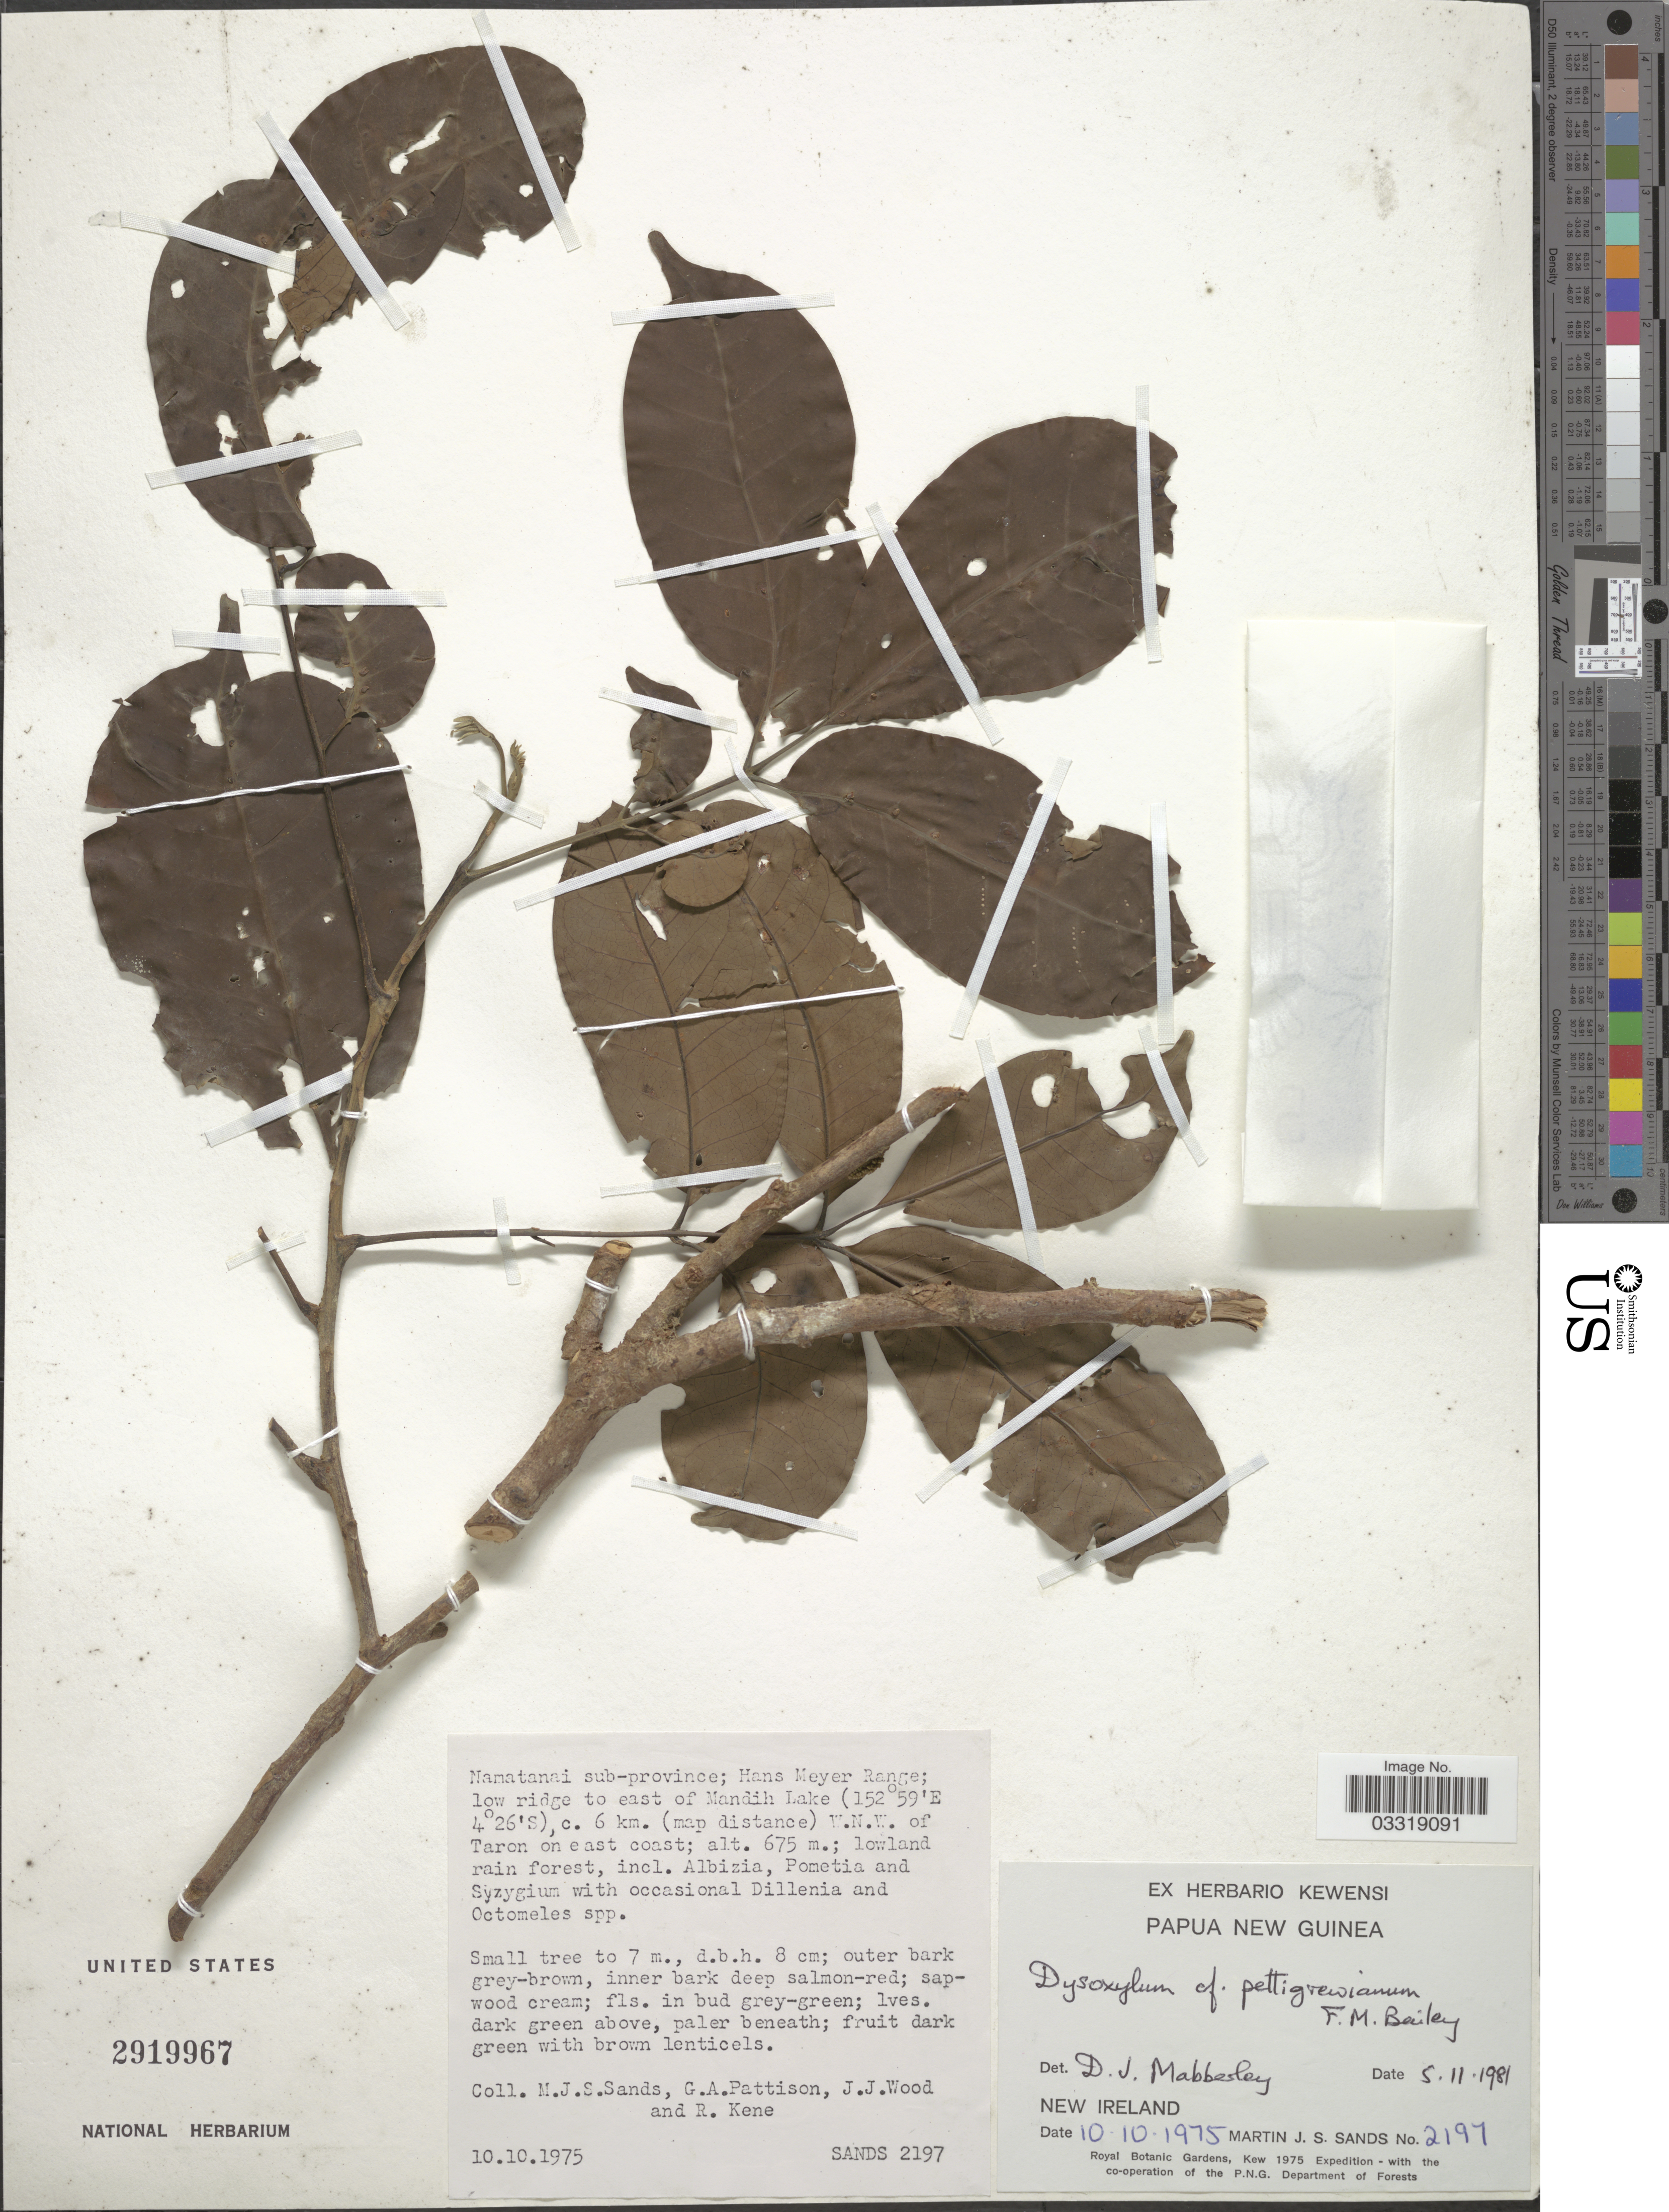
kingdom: Plantae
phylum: Tracheophyta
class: Magnoliopsida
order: Sapindales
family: Meliaceae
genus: Didymocheton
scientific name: Didymocheton pettigrewianus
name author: (F.M. Bailey) Hauenschild & Holzmeyer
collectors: M. Sands, G. Pattison, J. Wood & R. Kene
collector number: SANDS 2197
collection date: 1981-11-05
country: Papua New Guinea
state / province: New Ireland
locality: Namatanai sub-province; Hans Meyer Range; low ridge to east of Mandih Lake c. 6 km. (map distance) W.N.W. of Taron on east coast.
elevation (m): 675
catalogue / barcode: US 2919967